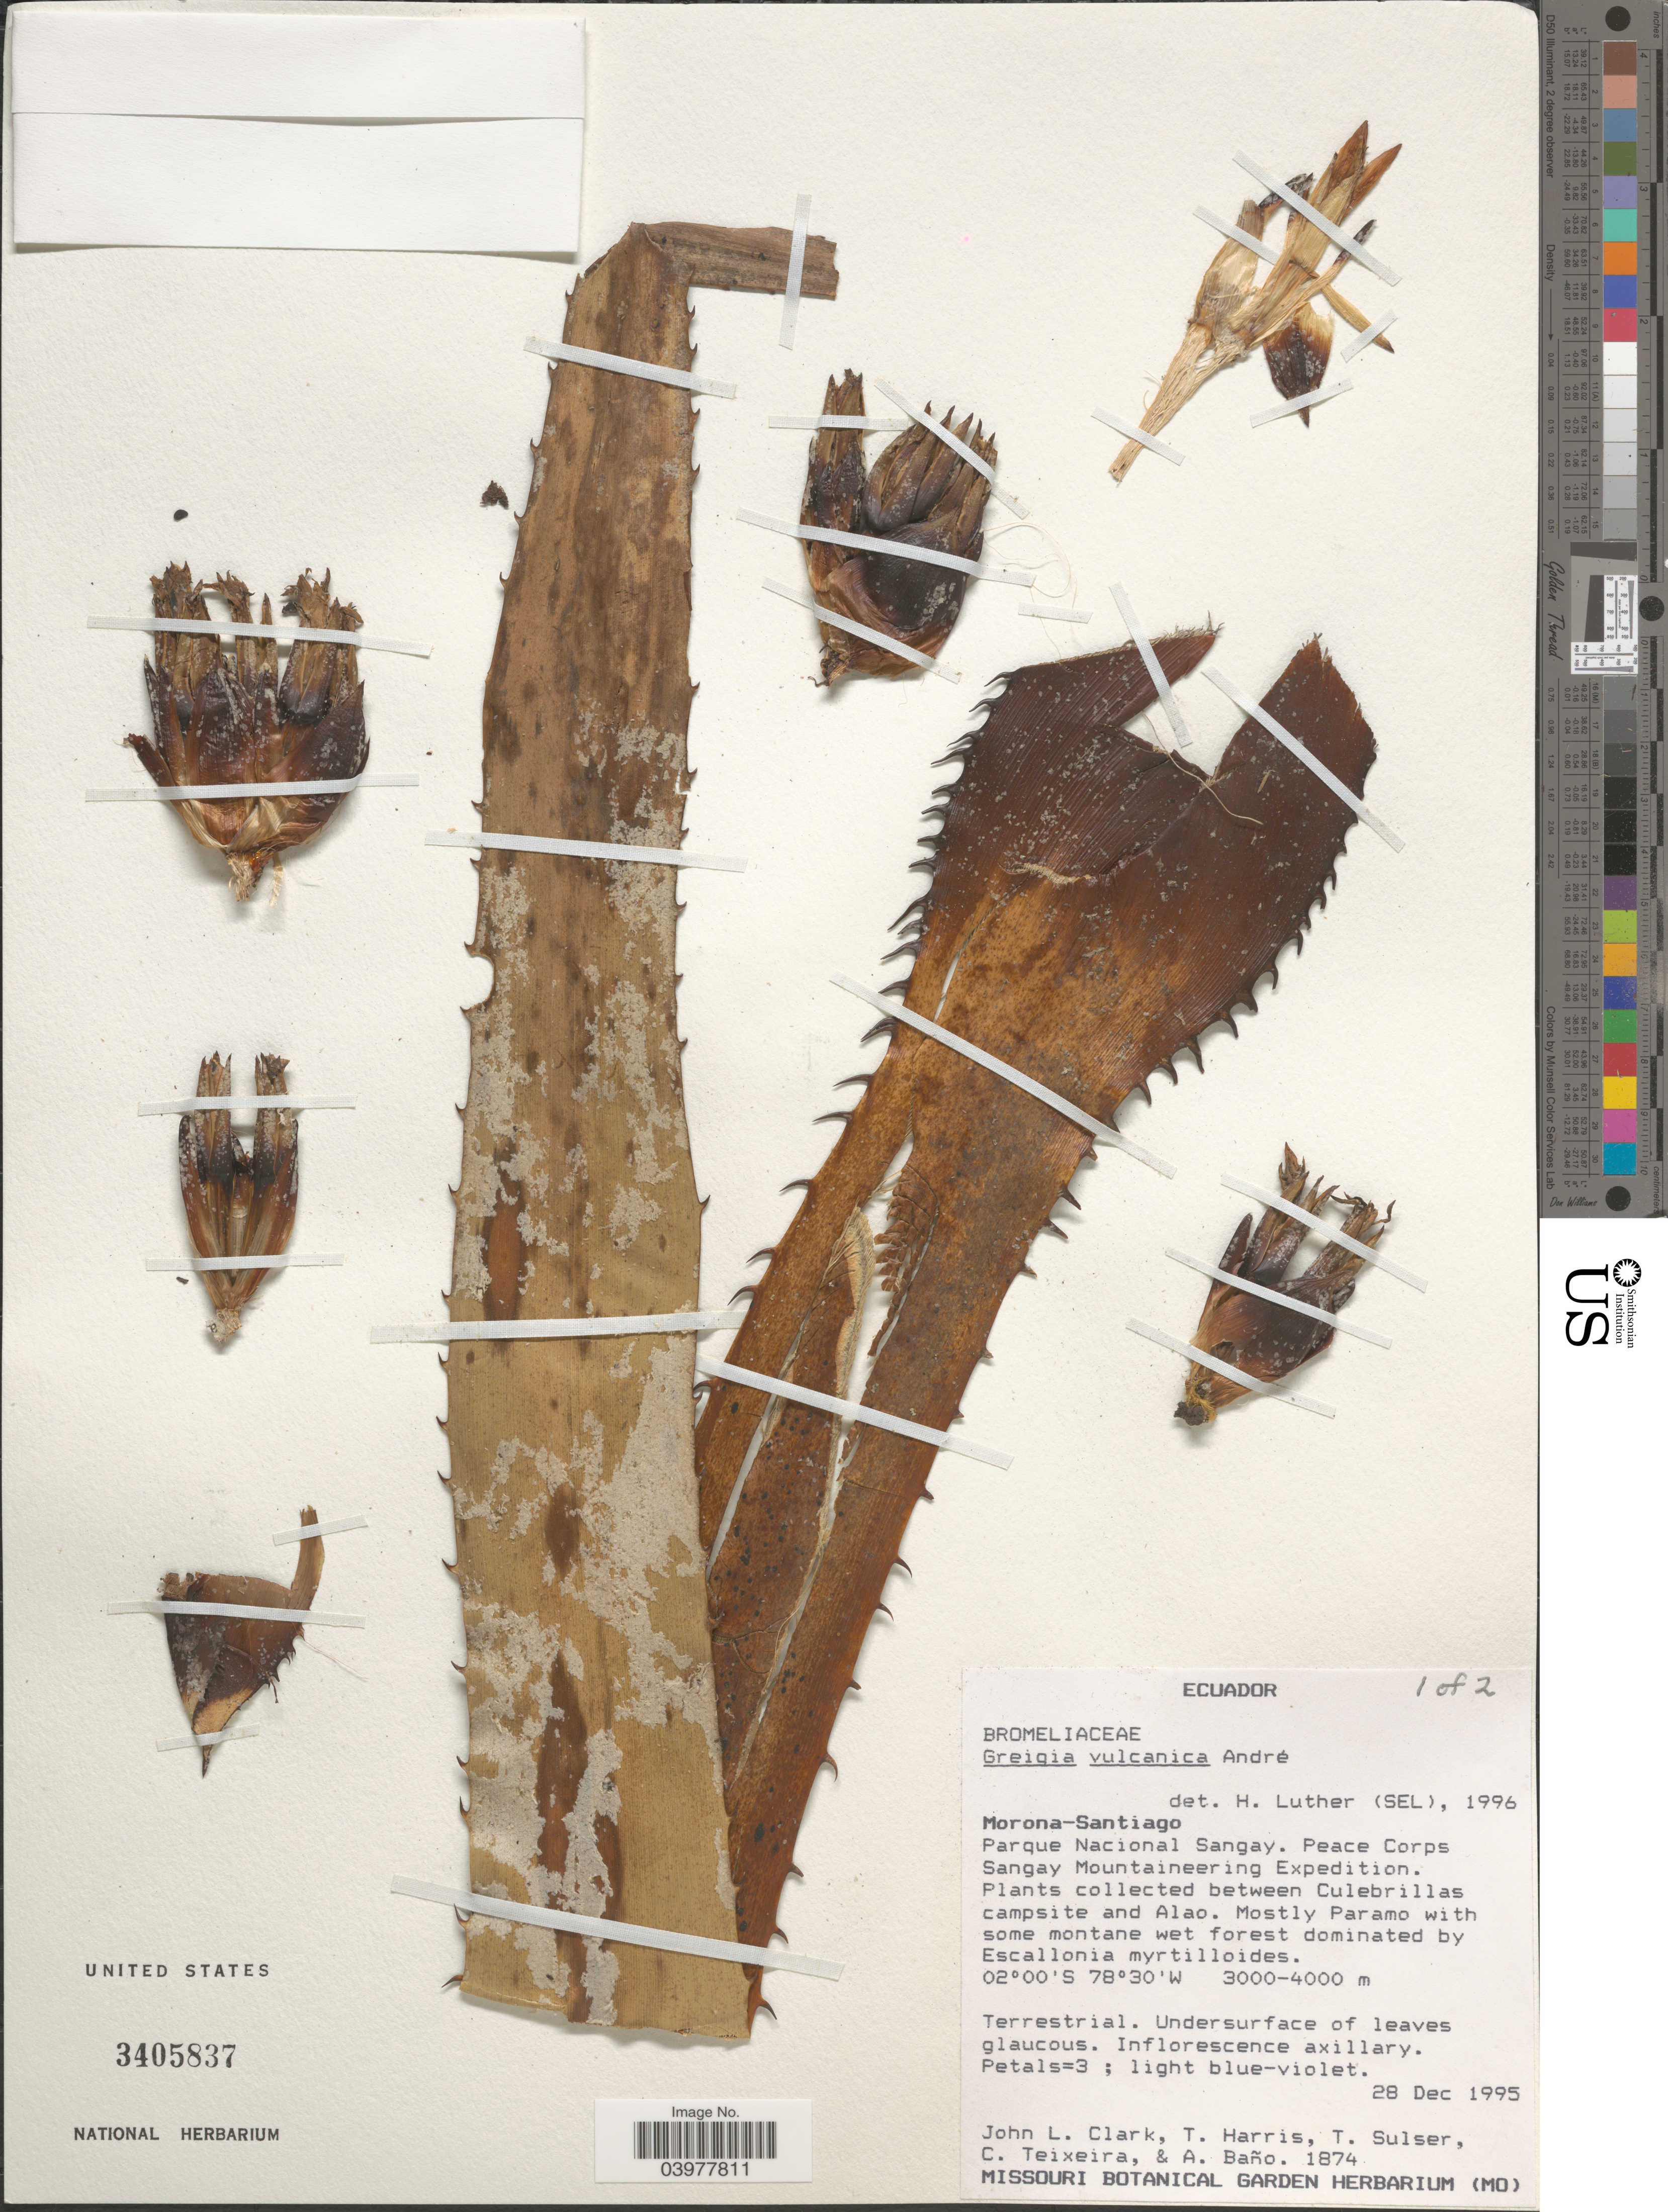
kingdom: Plantae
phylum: Tracheophyta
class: Liliopsida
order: Poales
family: Bromeliaceae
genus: Greigia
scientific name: Greigia vulcanica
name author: André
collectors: J. L. Clark, T. Harris, T. Sulser, C. Teixeira & A. Baño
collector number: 1874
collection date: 1995-12-28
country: Ecuador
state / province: Morona-Santiago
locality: Parque Nacional Sangay. Peace Corps Sangay Mountaineering Expedition. Between Culebrillas campsite and Alao.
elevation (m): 3000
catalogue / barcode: US 3405837